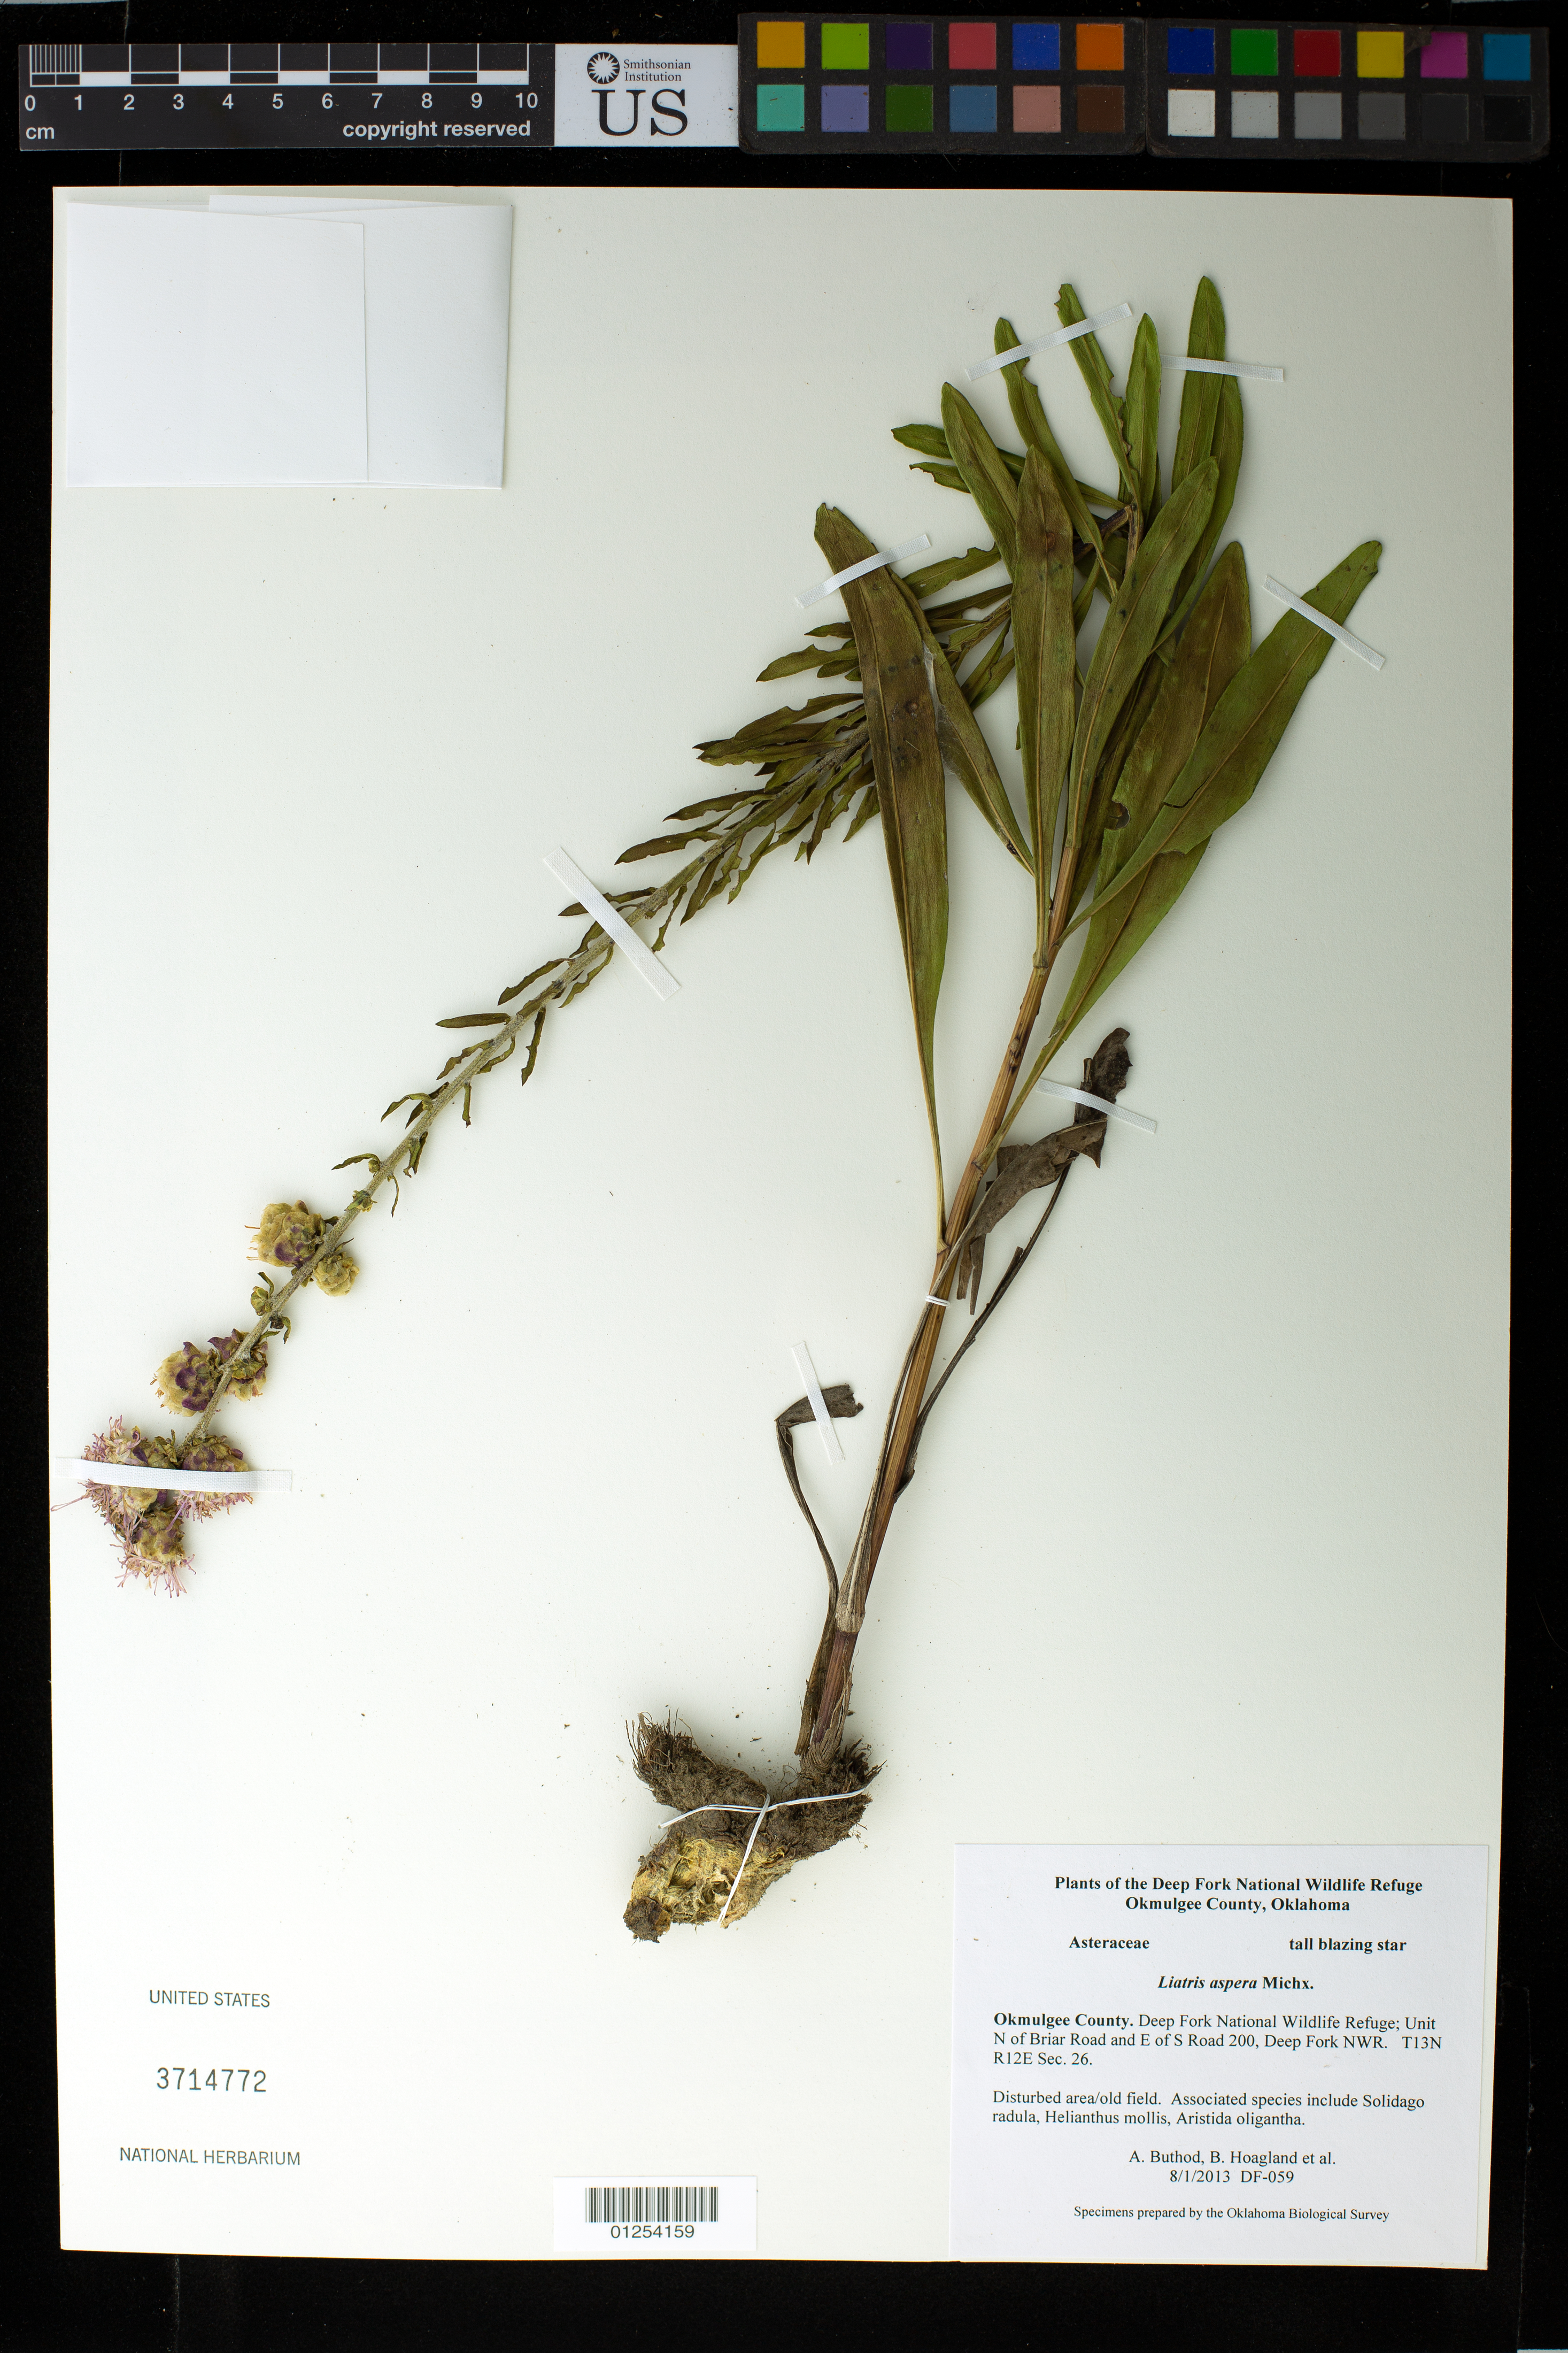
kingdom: Plantae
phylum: Tracheophyta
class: Magnoliopsida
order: Asterales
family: Asteraceae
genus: Liatris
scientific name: Liatris aspera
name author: Michx.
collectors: A. Buthod, B. Hoagland & et al.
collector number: DF-059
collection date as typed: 8/1/2013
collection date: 2013-08-01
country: United States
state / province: Oklahoma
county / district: Okmulgee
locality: Deep Fork National Wildlife Refuge; Unit N of Briar Road and E of S Road 200, Deep Fork NWR. T13N R12E Sec.26.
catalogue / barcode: US 3714772